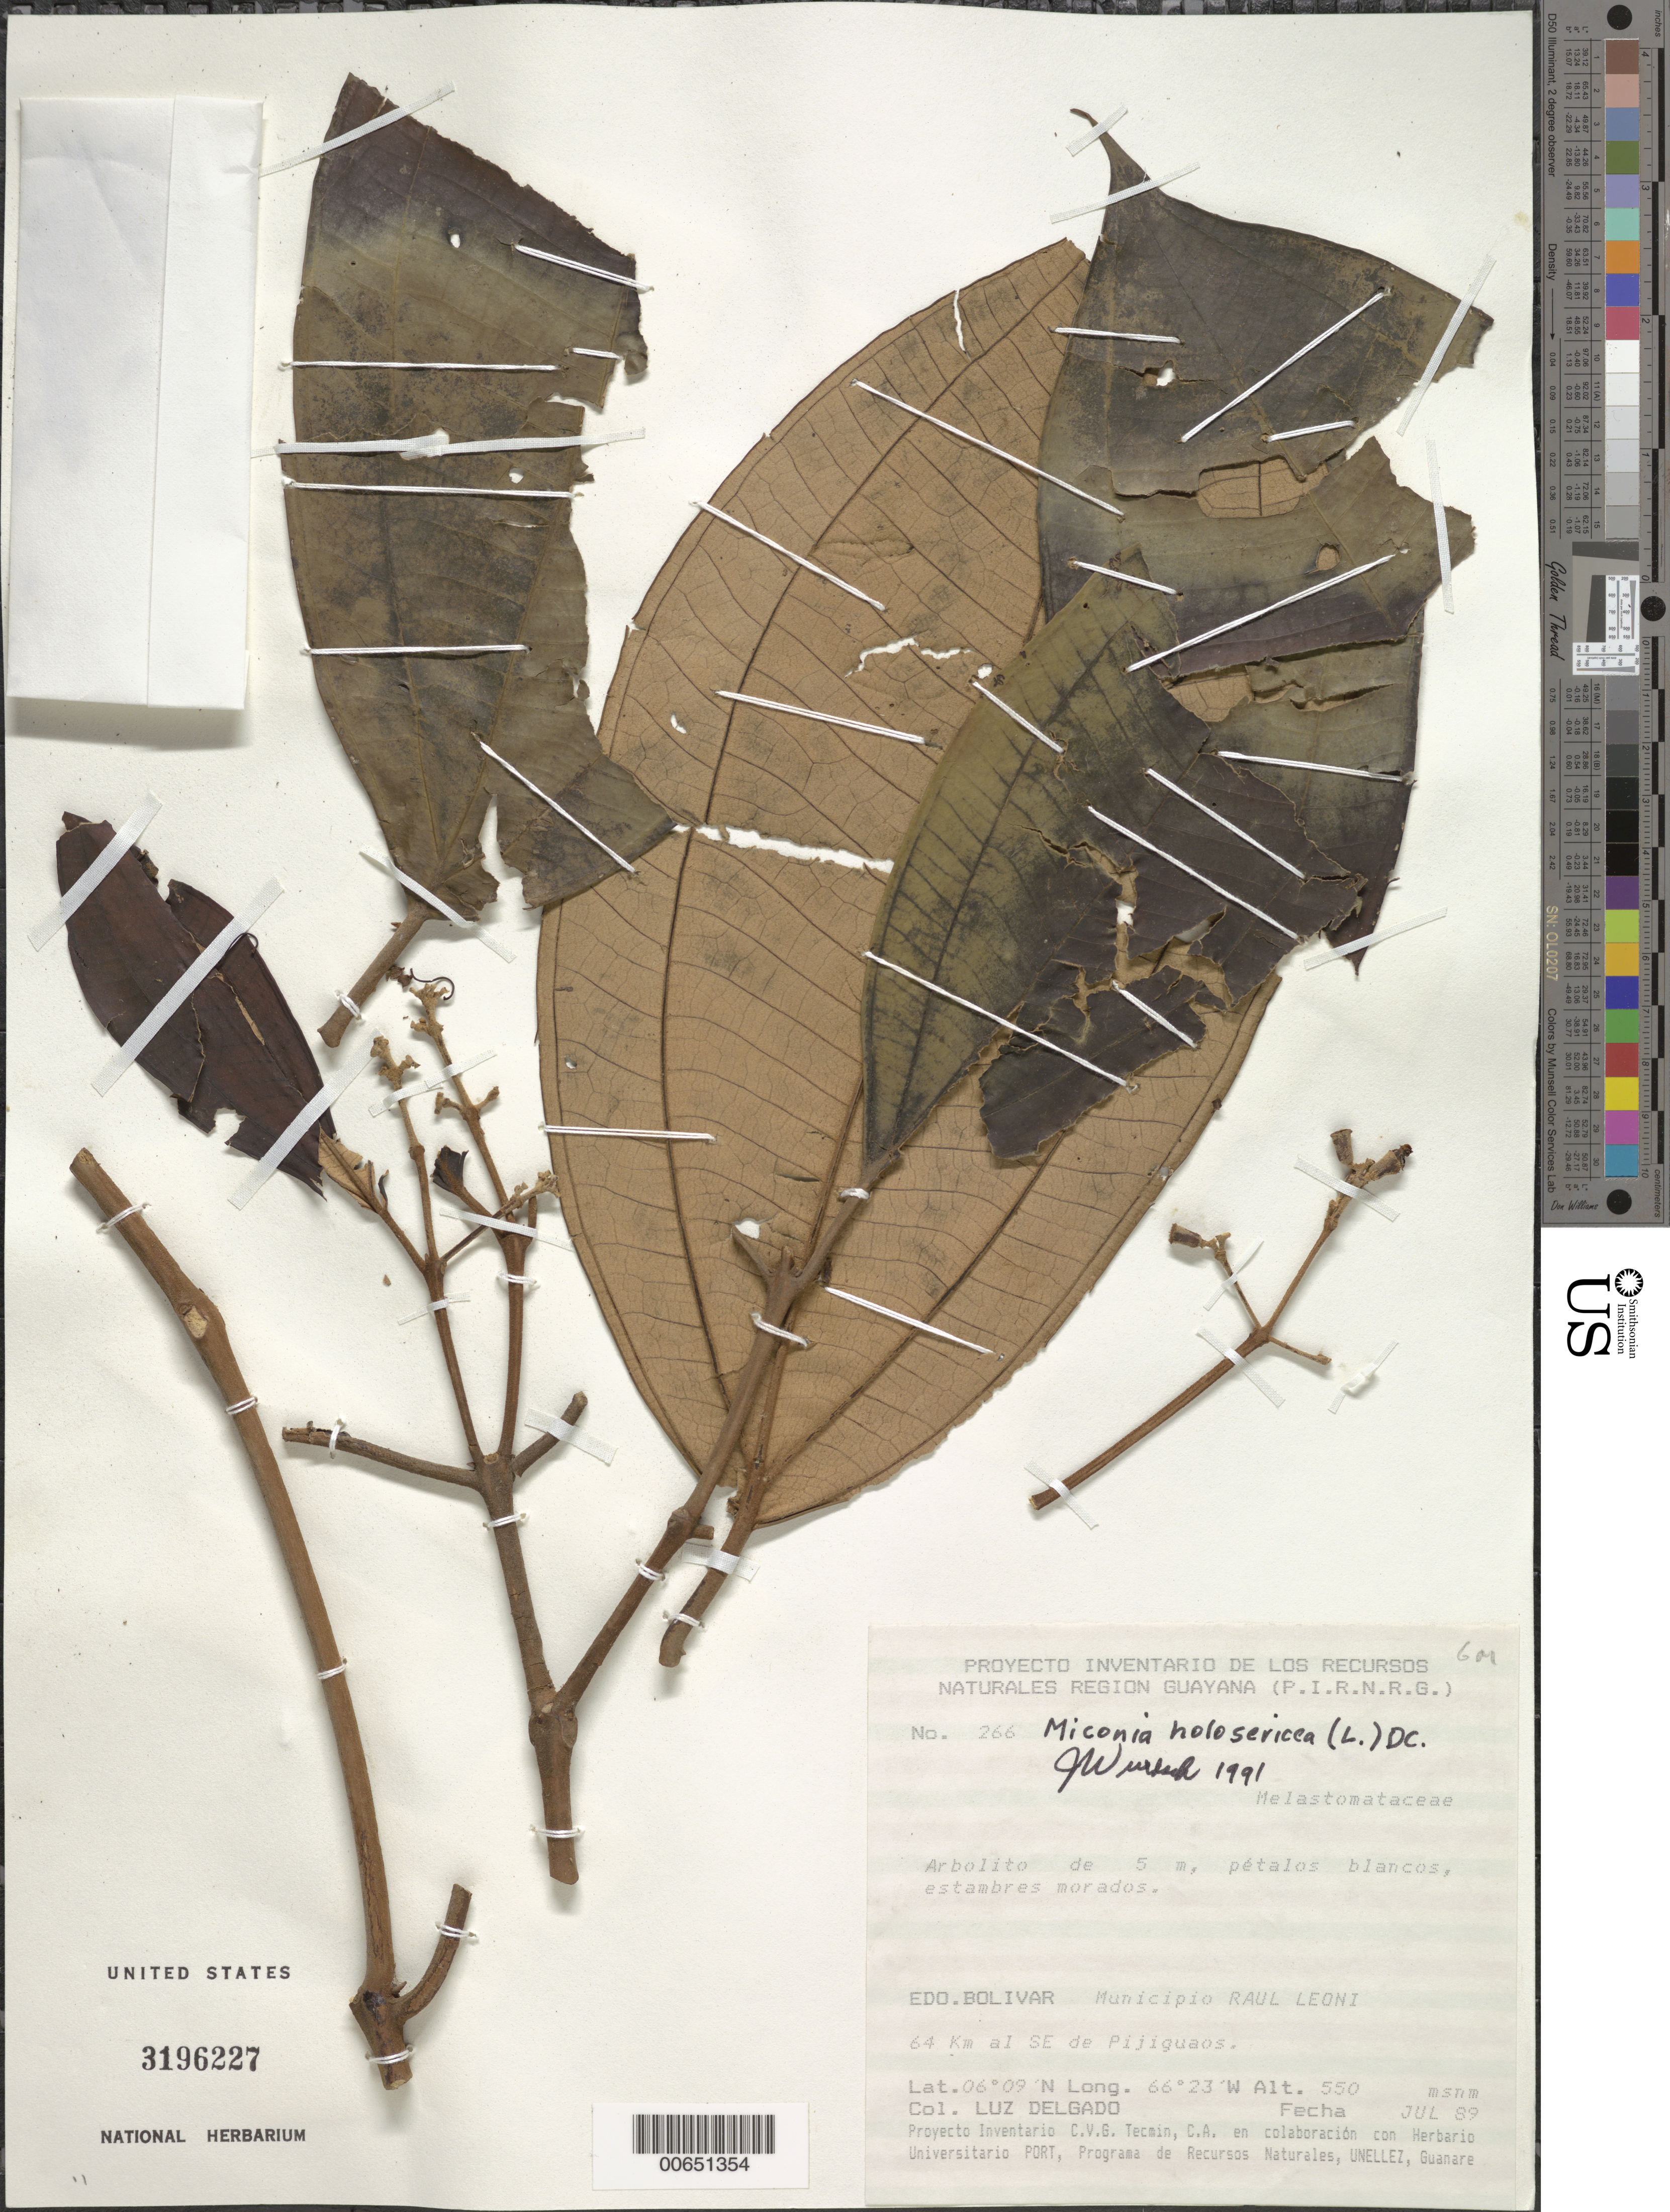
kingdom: Plantae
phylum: Tracheophyta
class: Magnoliopsida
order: Myrtales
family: Melastomataceae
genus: Miconia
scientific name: Miconia holosericea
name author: (L.) DC.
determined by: Wurdack, John J., (US), US (UNITED STATES)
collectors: L. Delgado V.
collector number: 266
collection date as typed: Jul-89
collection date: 1989-07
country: Venezuela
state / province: Bolívar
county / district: Angostura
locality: Mun. Raúl Leoni [=Angostura], 64 km SE de Pijiguaos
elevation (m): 550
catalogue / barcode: US 3196227